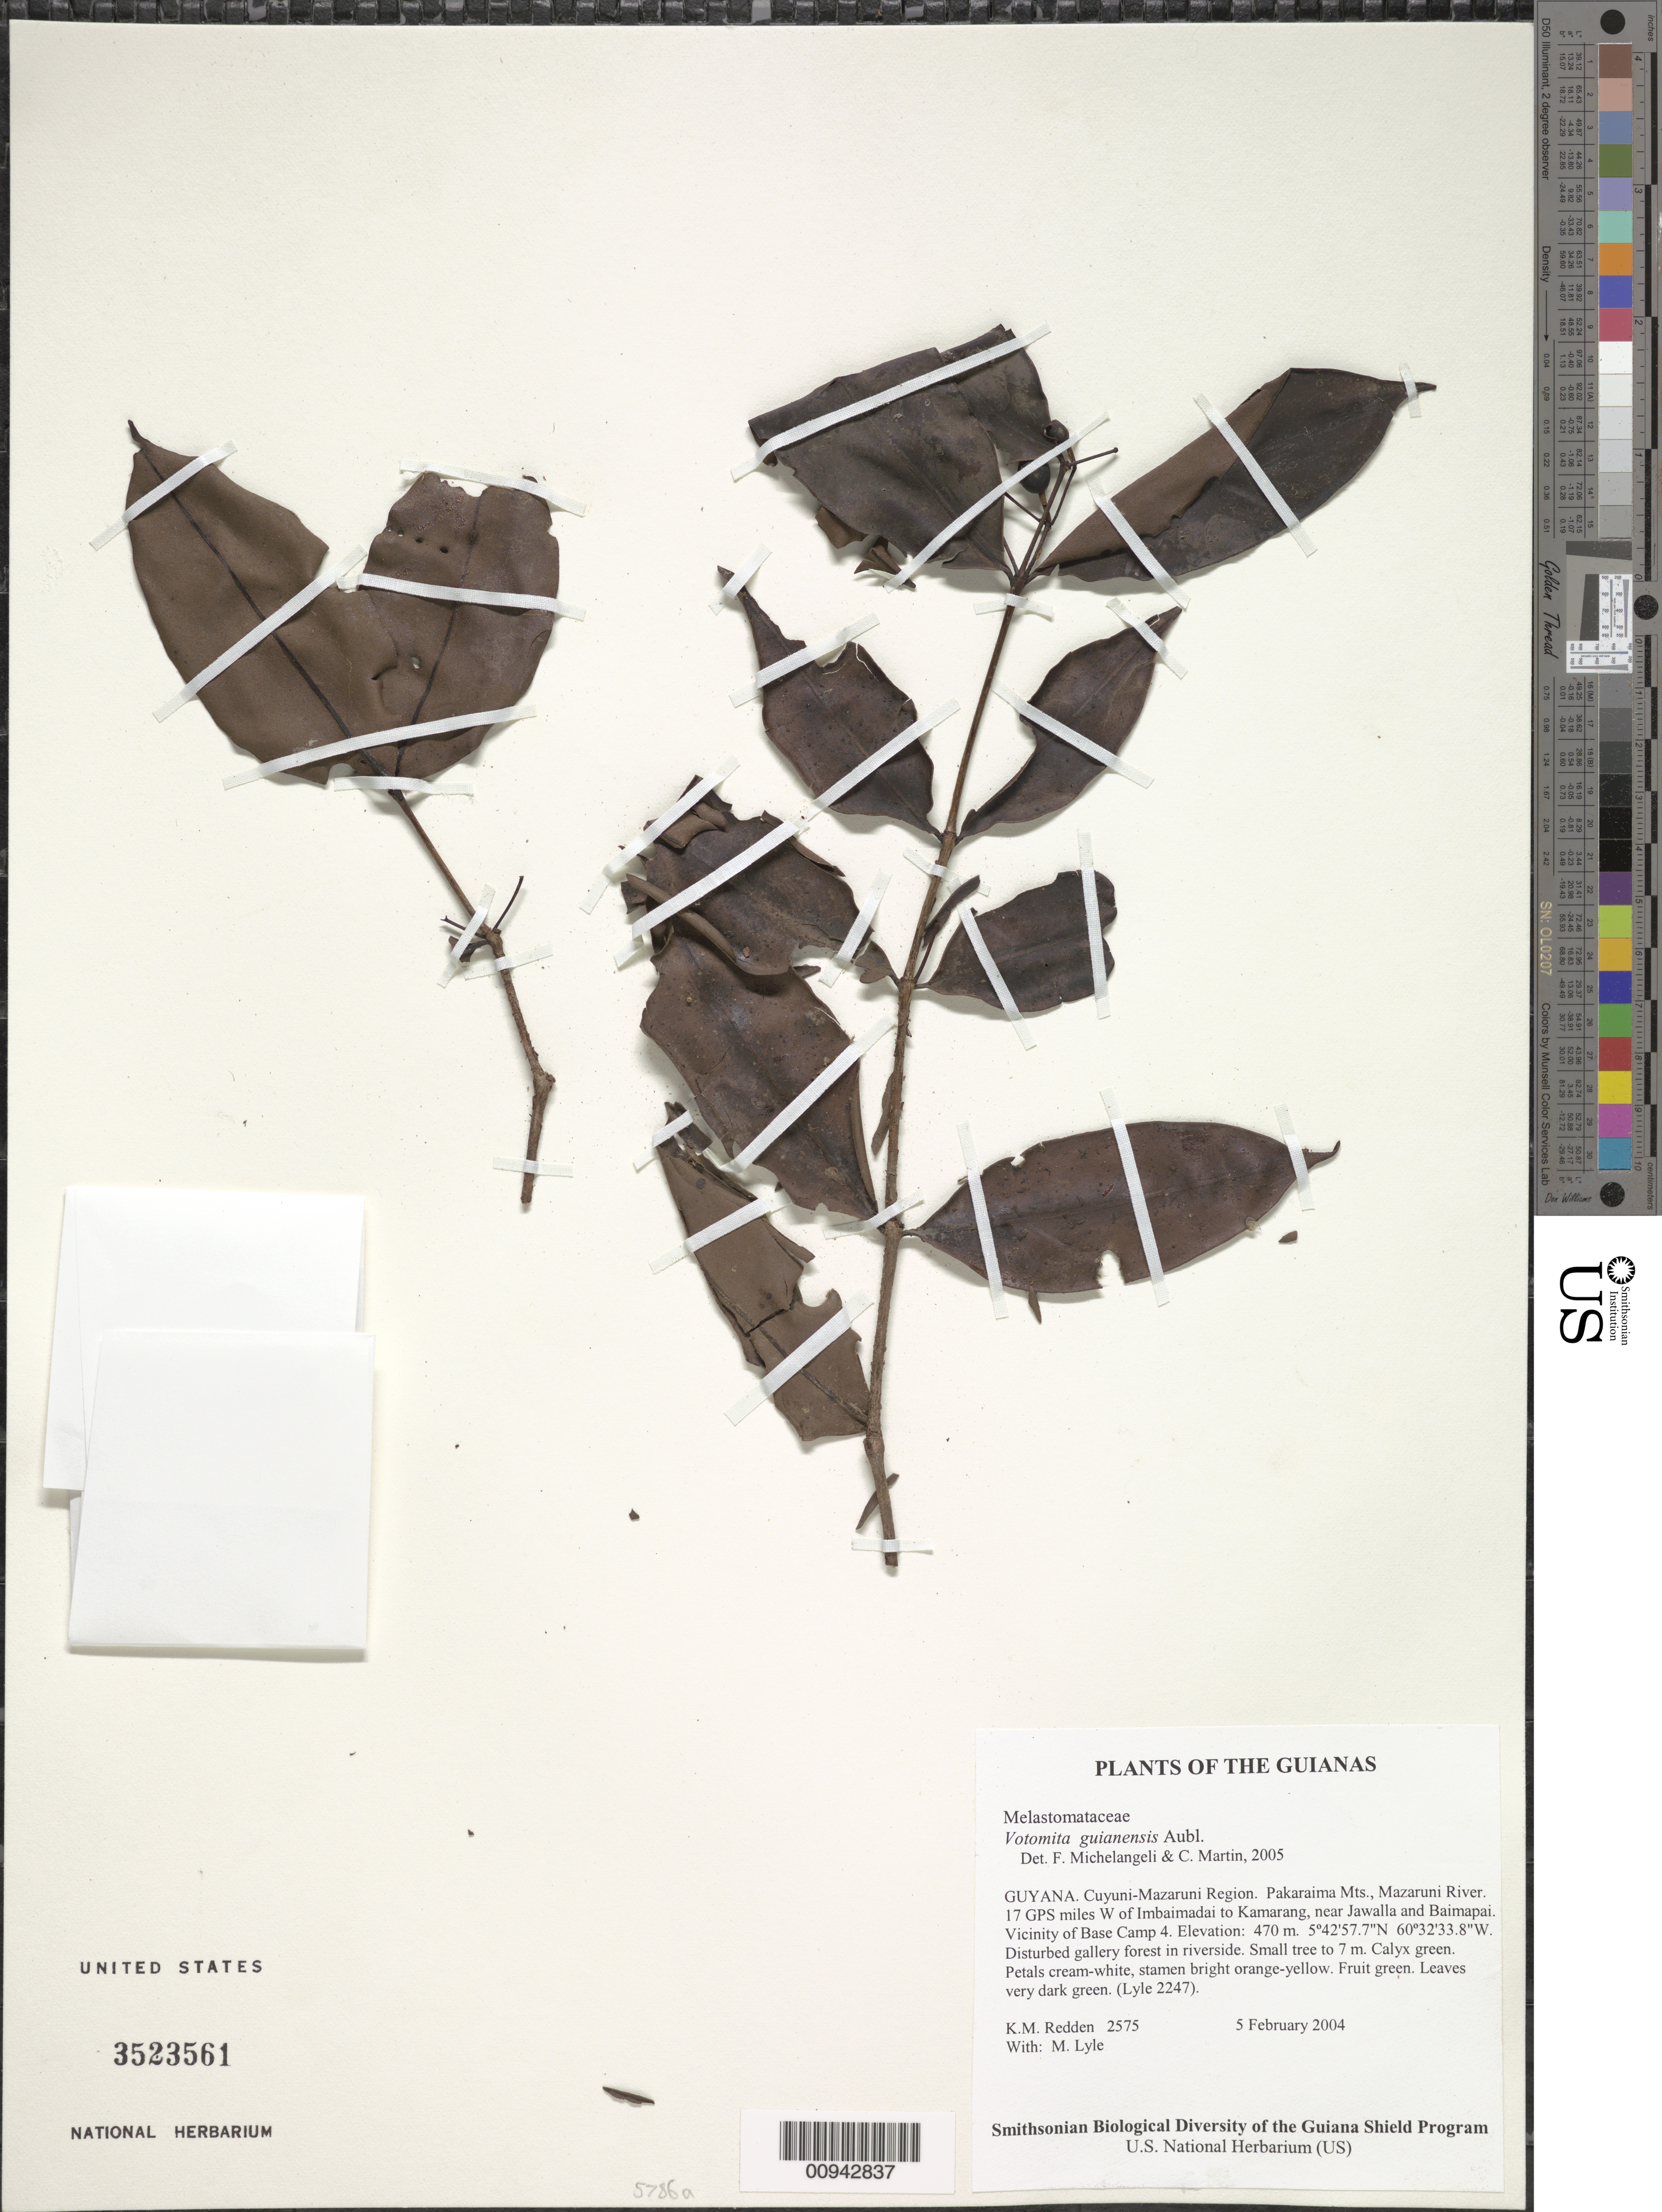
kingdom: Plantae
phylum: Tracheophyta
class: Magnoliopsida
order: Myrtales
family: Melastomataceae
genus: Votomita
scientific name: Votomita guianensis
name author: Aubl.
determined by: Michelangeli, F. A.; Martin, C.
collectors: K. M. Redden & M. Lyle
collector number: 2575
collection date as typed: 5 February 2004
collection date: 2004-02-05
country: Guyana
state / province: Cuyuni-Mazaruni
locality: Pakaraima Mts., Mazaruni River. 17 GPS miles W of Imbaimadai to Kamarang, near Jawalla and Baimapai. Vicinity of Base Camp 4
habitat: Disturbed gallery forest in riverside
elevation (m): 470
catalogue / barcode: US 3523561